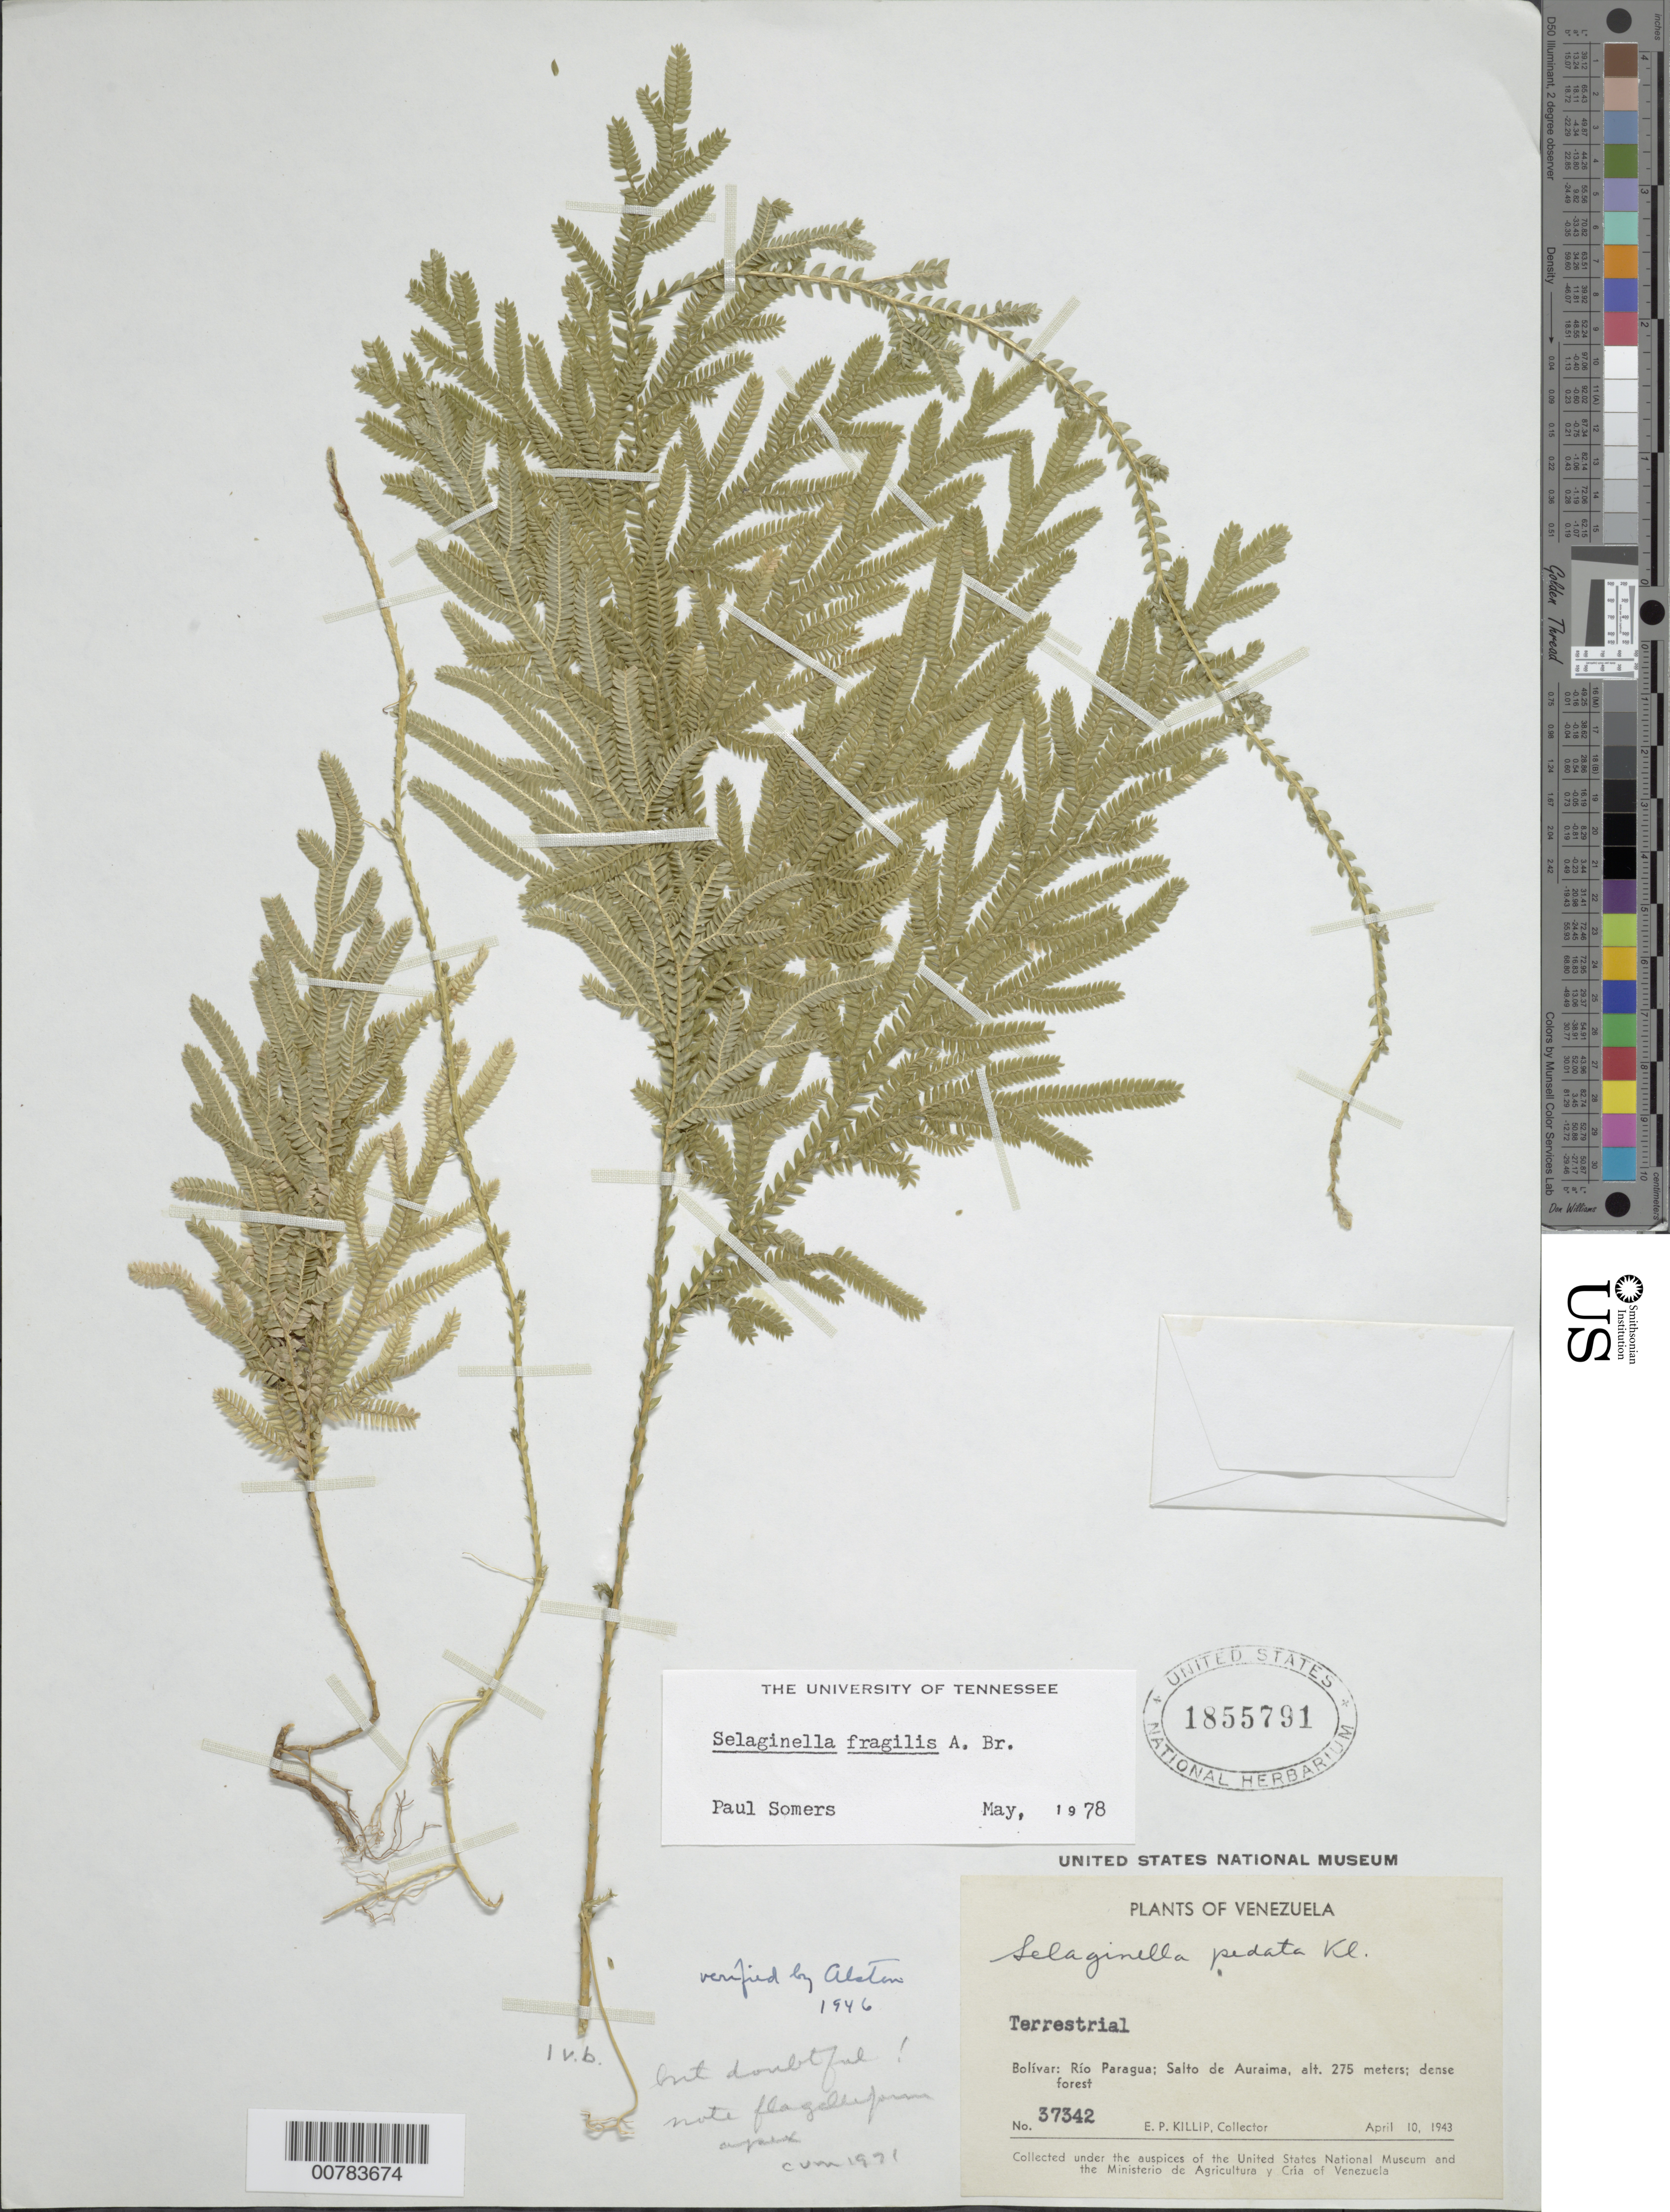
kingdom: Plantae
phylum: Tracheophyta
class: Lycopodiopsida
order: Selaginellales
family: Selaginellaceae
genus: Selaginella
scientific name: Selaginella fragilis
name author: A. Braun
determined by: Somers, P., (TENN), University of Tennessee Knoxville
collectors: E. P. Killip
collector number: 37342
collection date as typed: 10-Apr-43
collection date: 1943-04-10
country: Venezuela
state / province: Bolívar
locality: Salto de Auraima, Río Paragua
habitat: Dense forest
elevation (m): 275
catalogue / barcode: US 1855791